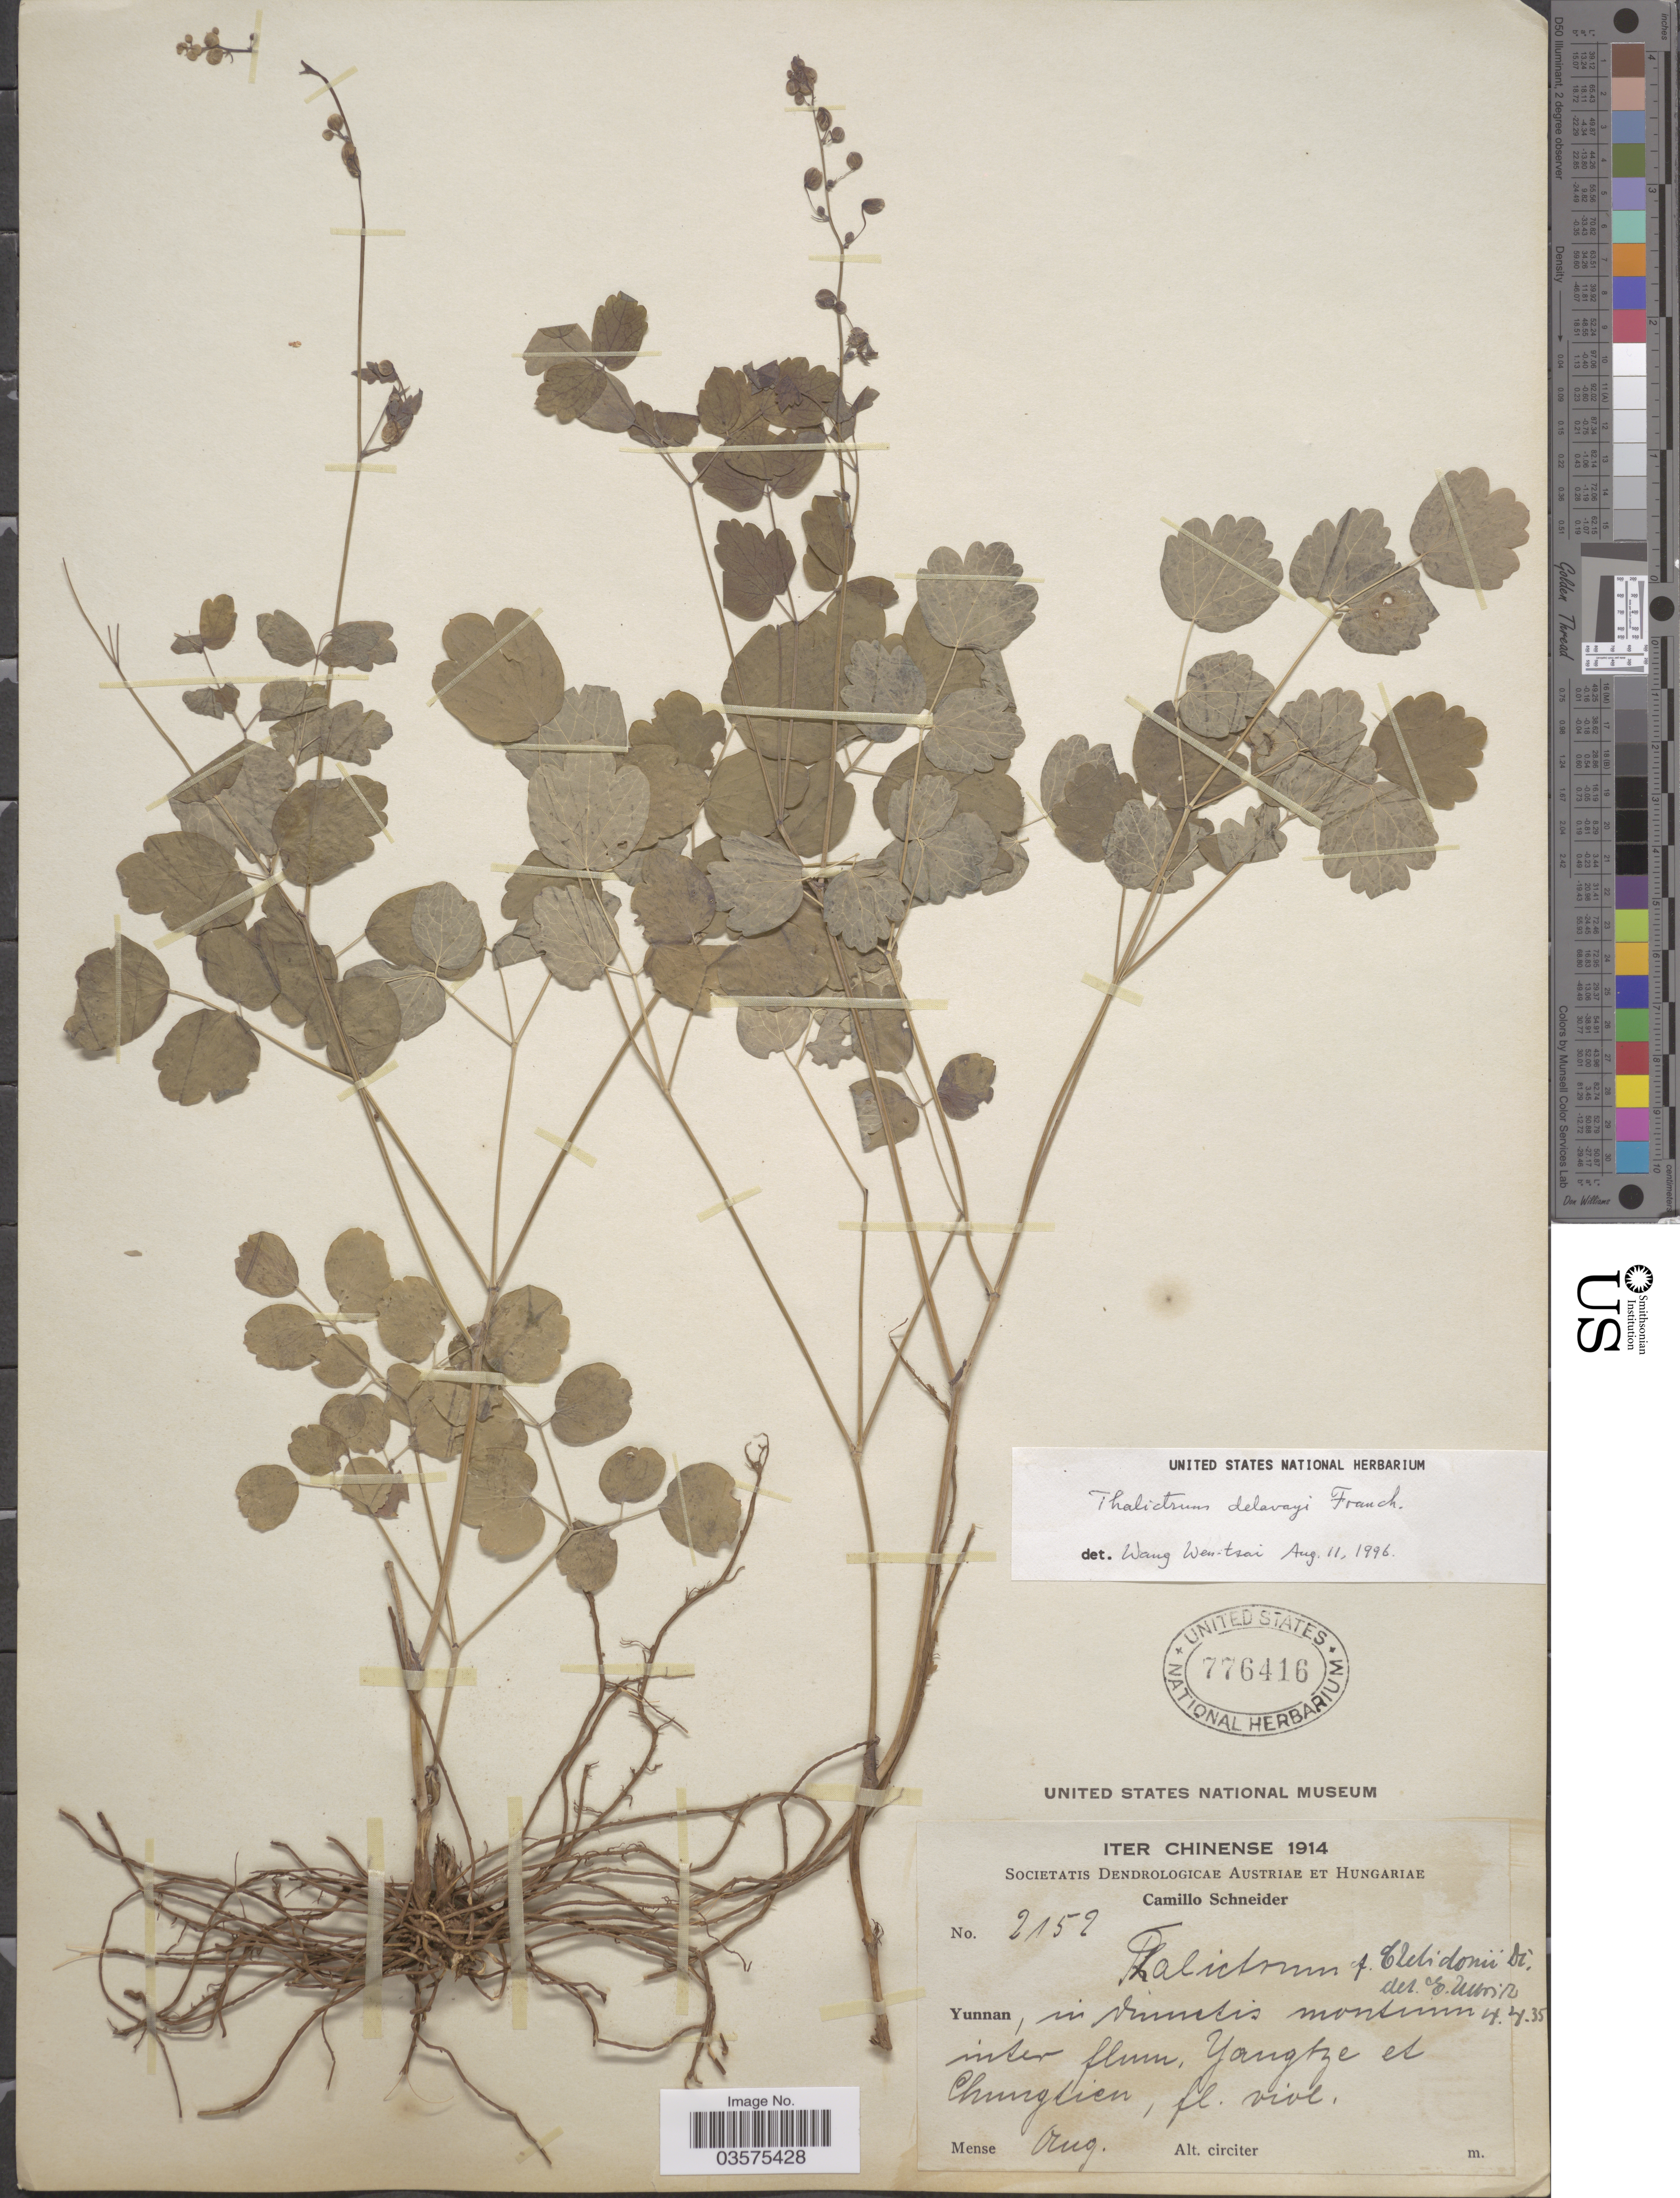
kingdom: Plantae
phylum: Tracheophyta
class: Magnoliopsida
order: Ranunculales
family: Ranunculaceae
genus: Thalictrum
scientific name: Thalictrum delavayi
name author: Franch.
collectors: C. K. Schneider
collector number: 2152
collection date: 1914-08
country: China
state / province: Yunnan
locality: Yangtze et Chungtien.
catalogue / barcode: US 776416